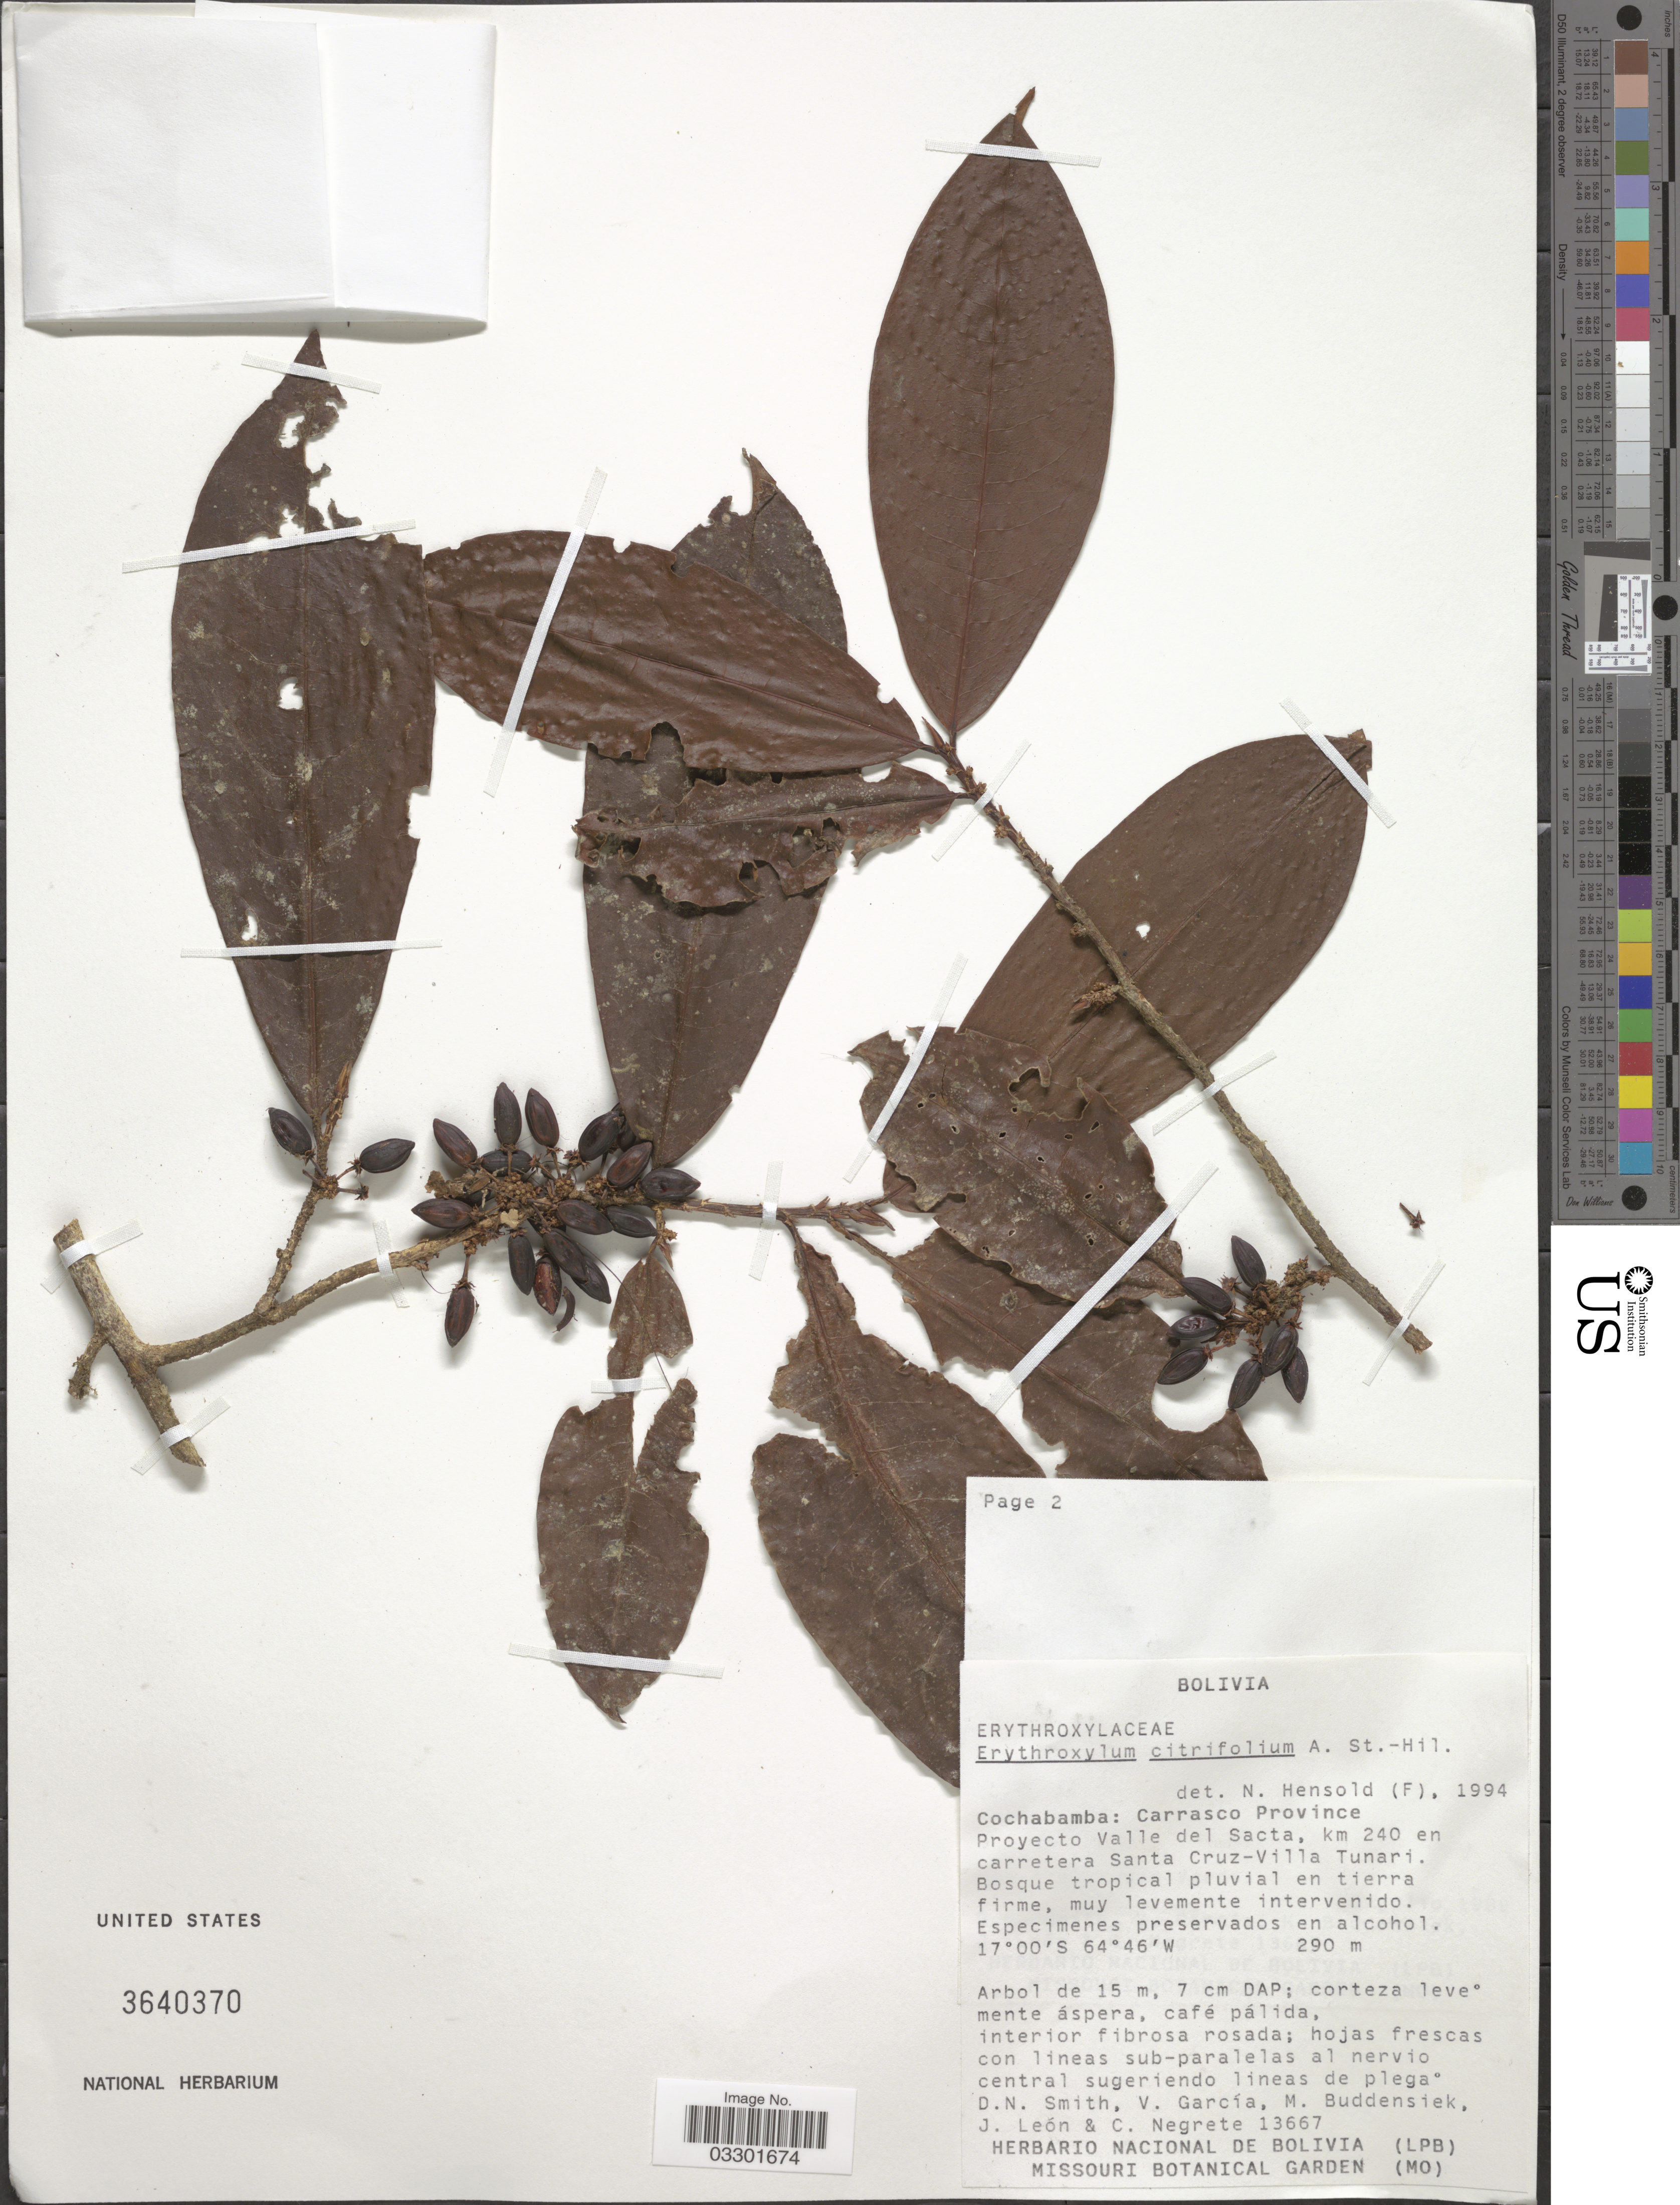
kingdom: Plantae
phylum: Tracheophyta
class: Magnoliopsida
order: Malpighiales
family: Erythroxylaceae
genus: Erythroxylum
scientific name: Erythroxylum citrifolium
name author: A. St.-Hil.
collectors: D. Smith, V. Garcia, M. Buddensiek & J. León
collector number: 13667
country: Bolivia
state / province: Cochabamba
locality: Carrasco Province. Proyecto Valle del Sacta, km 240 en carretera Santa Cruz-Villa Tunari.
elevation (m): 290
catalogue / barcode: US 3640370